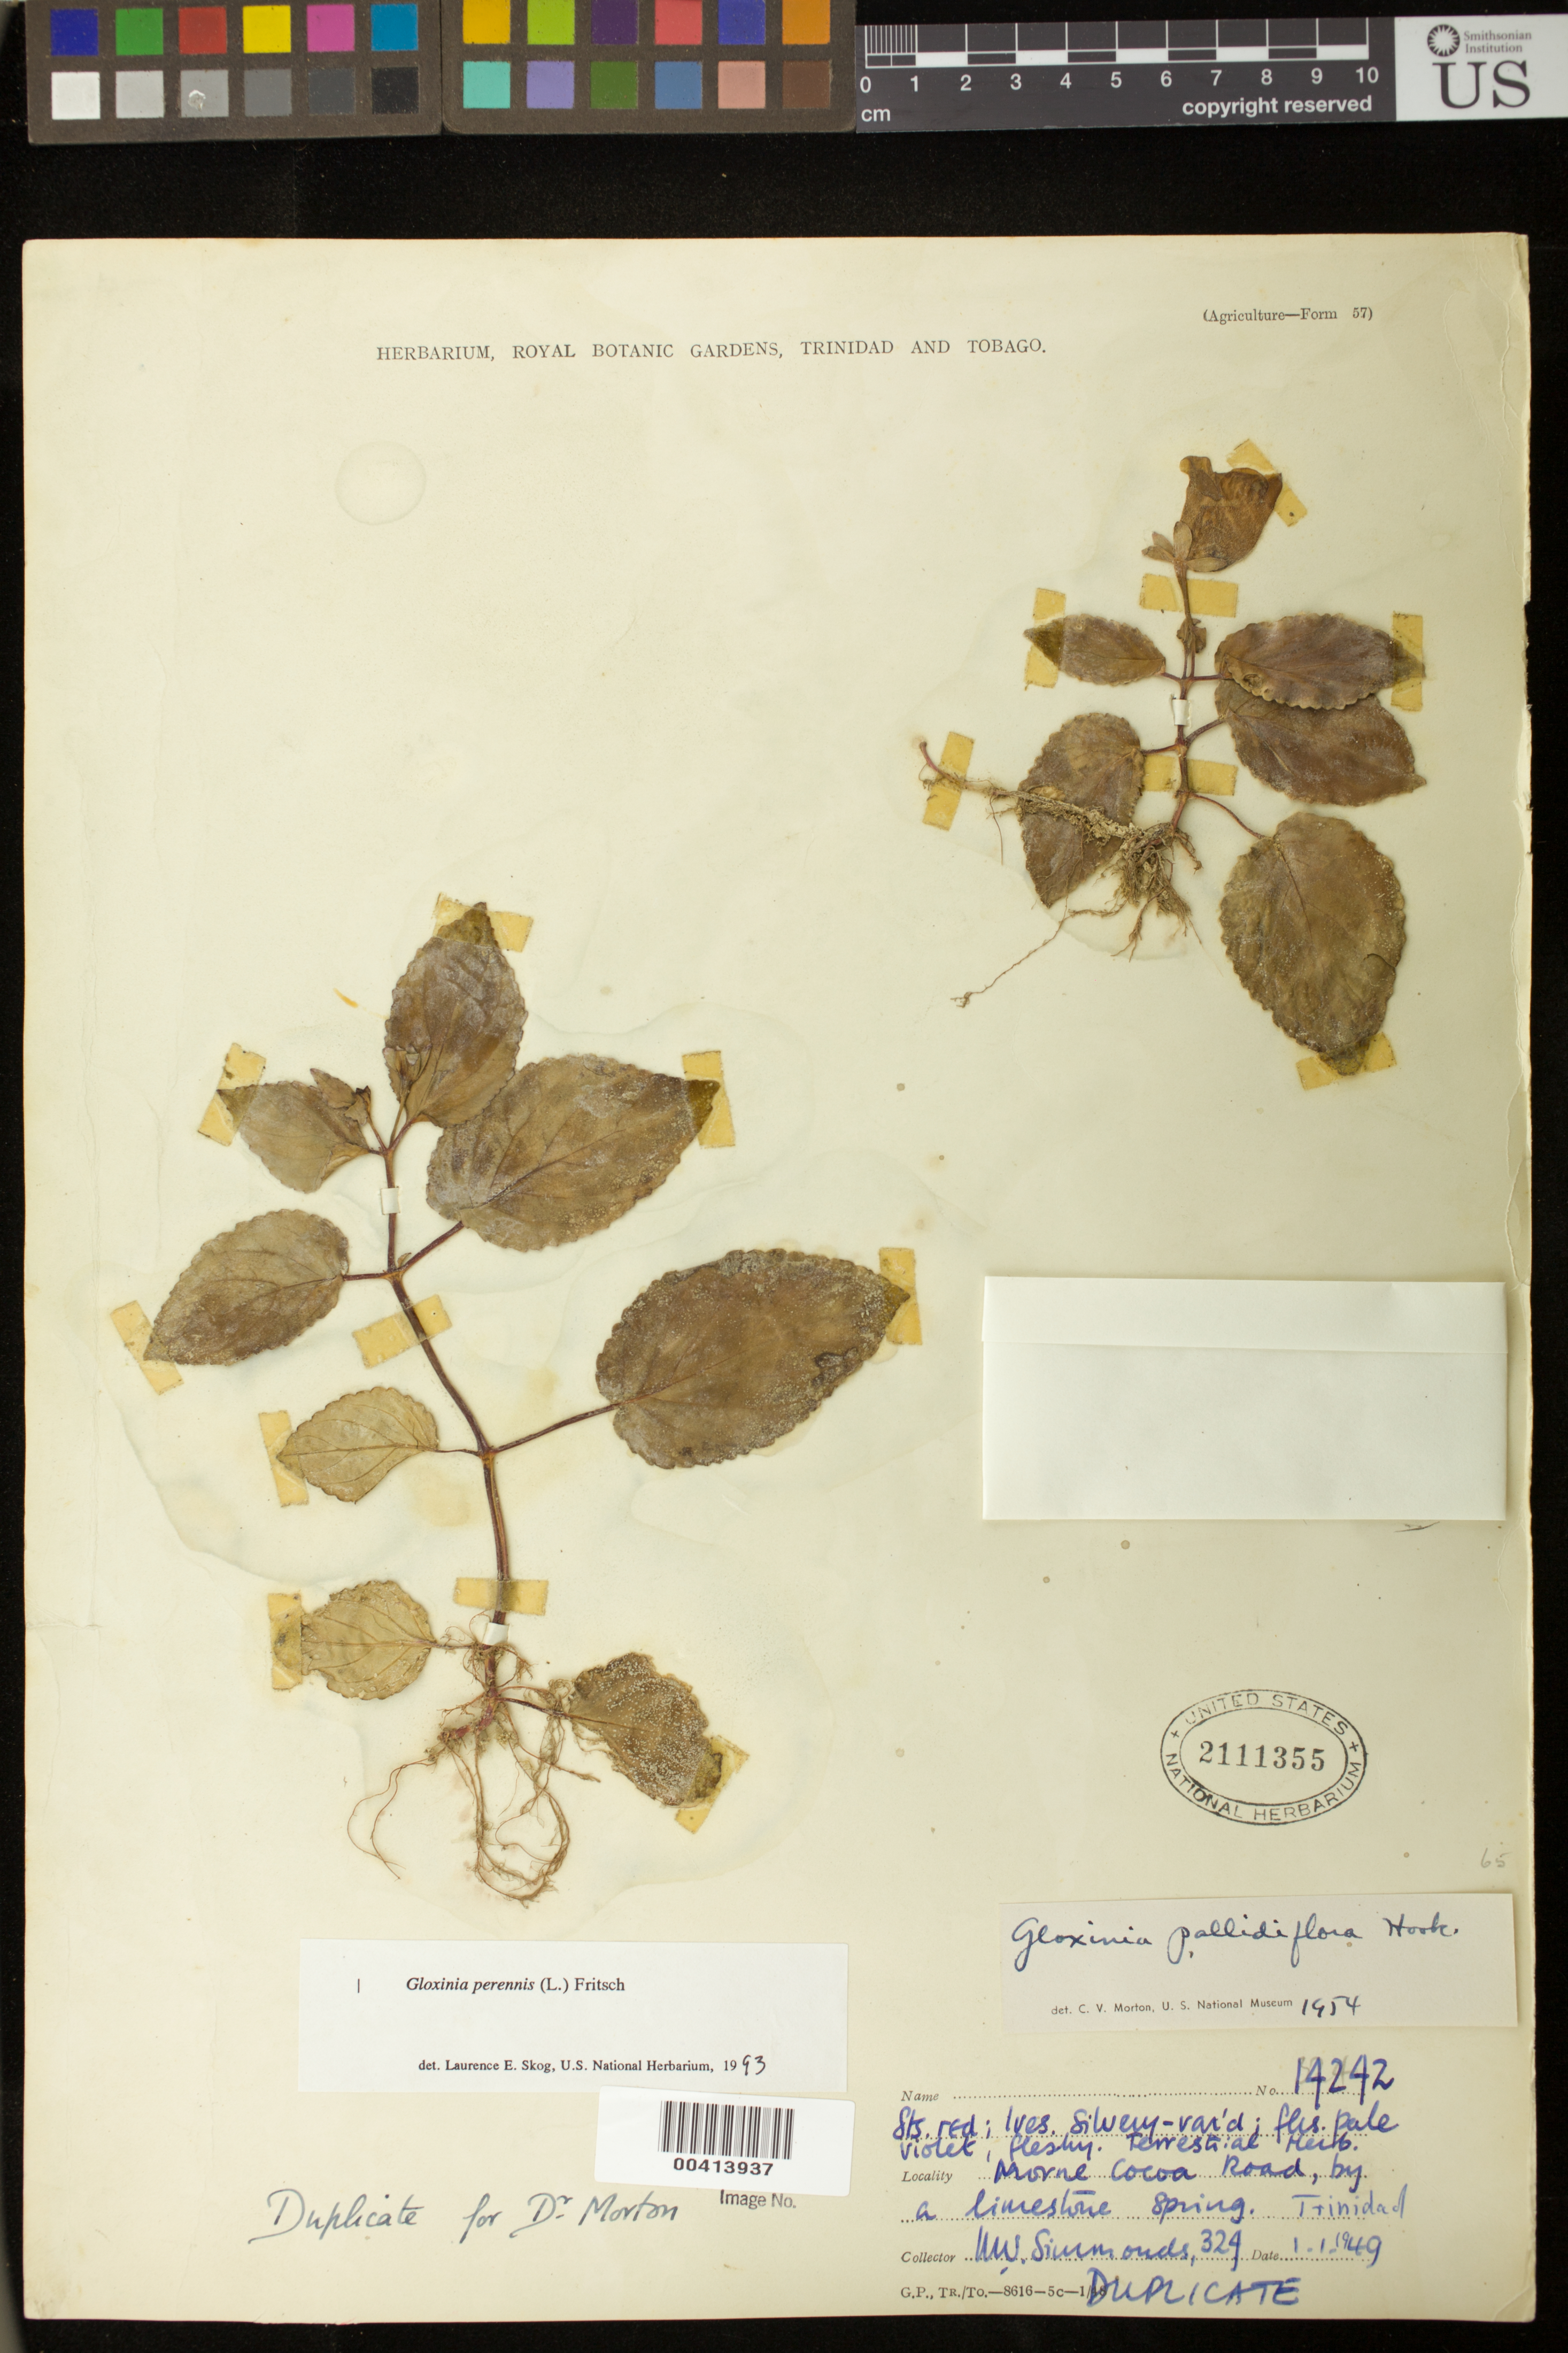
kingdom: Plantae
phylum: Tracheophyta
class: Magnoliopsida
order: Lamiales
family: Gesneriaceae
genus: Gloxinia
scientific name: Gloxinia perennis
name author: (L.) Fritsch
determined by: Skog, Laurence E.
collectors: N. W. Simmonds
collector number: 324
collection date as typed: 01 Jan 1949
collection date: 1949-01-01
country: Trinidad and Tobago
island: Trinidad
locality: Trinidad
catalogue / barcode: US 2111355